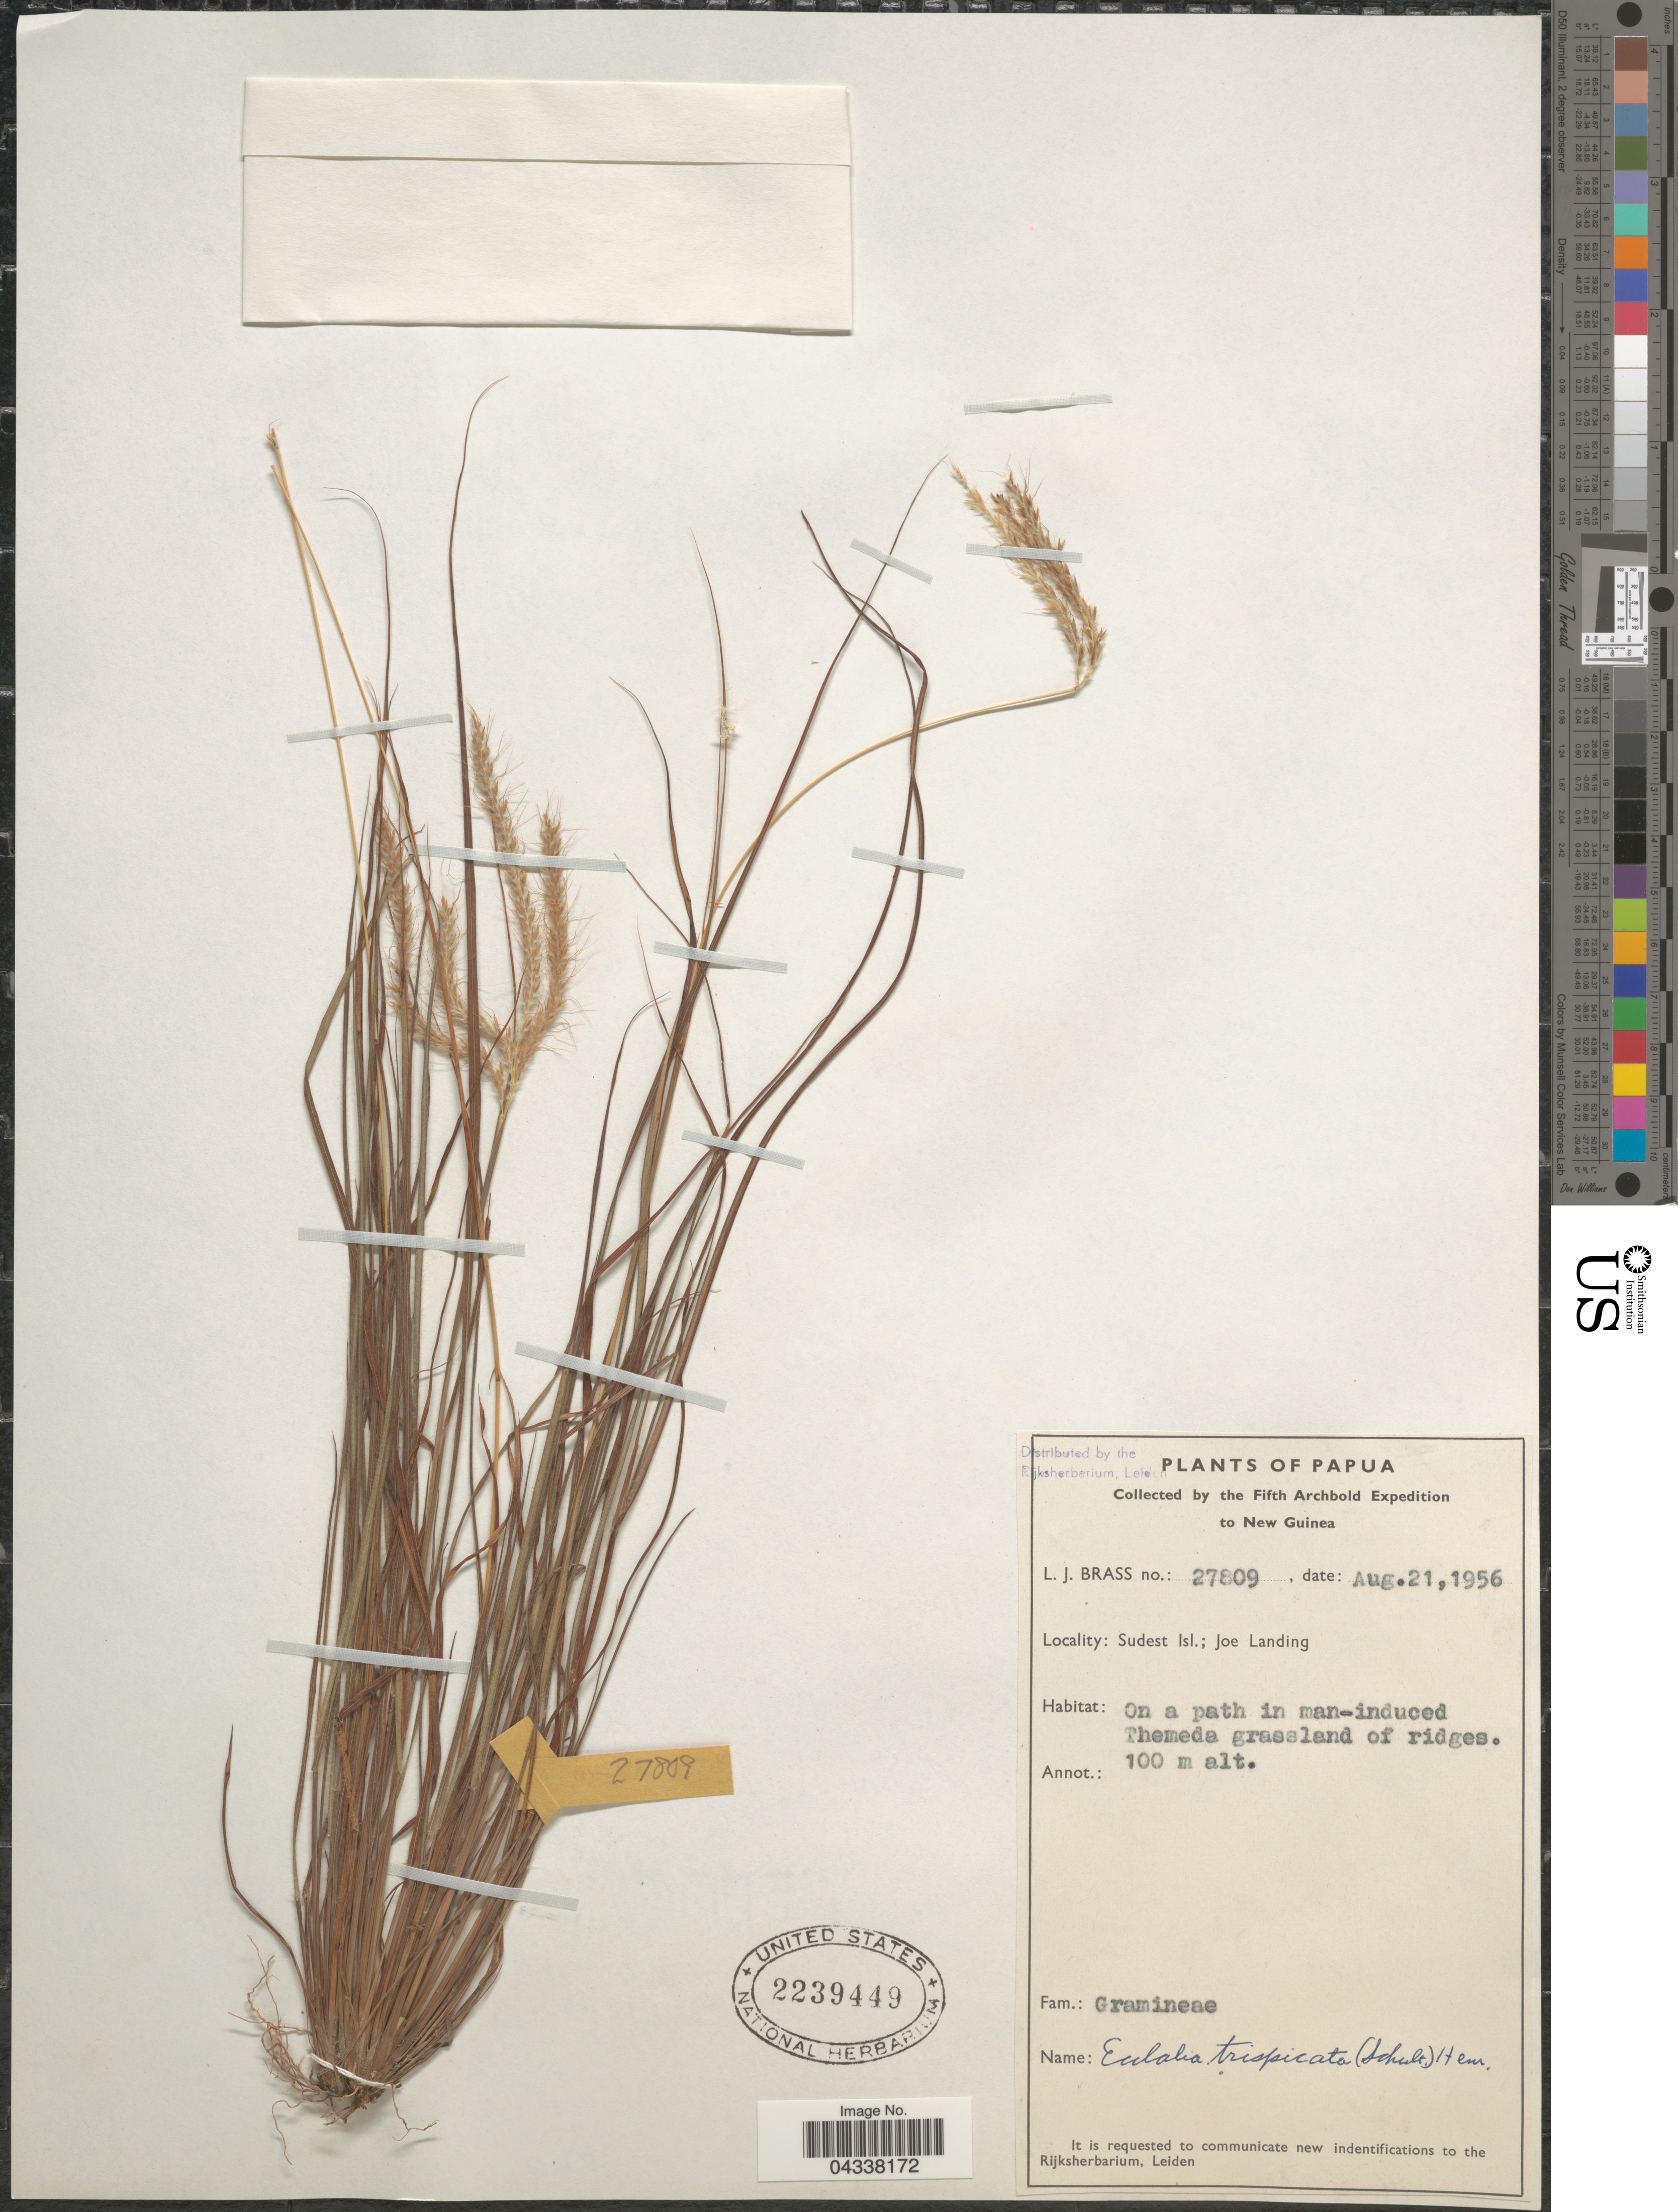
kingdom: Plantae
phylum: Tracheophyta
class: Liliopsida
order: Poales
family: Poaceae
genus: Pseudopogonatherum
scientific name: Pseudopogonatherum trispicatum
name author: (Schult.) Ohwi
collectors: L. J. Brass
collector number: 27809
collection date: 1956-08-21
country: Papua New Guinea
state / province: Milne Bay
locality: Fifth Archbold Expedition to New Guinea. Sudest Isl.; Joe Landing.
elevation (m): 100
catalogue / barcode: US 2239449